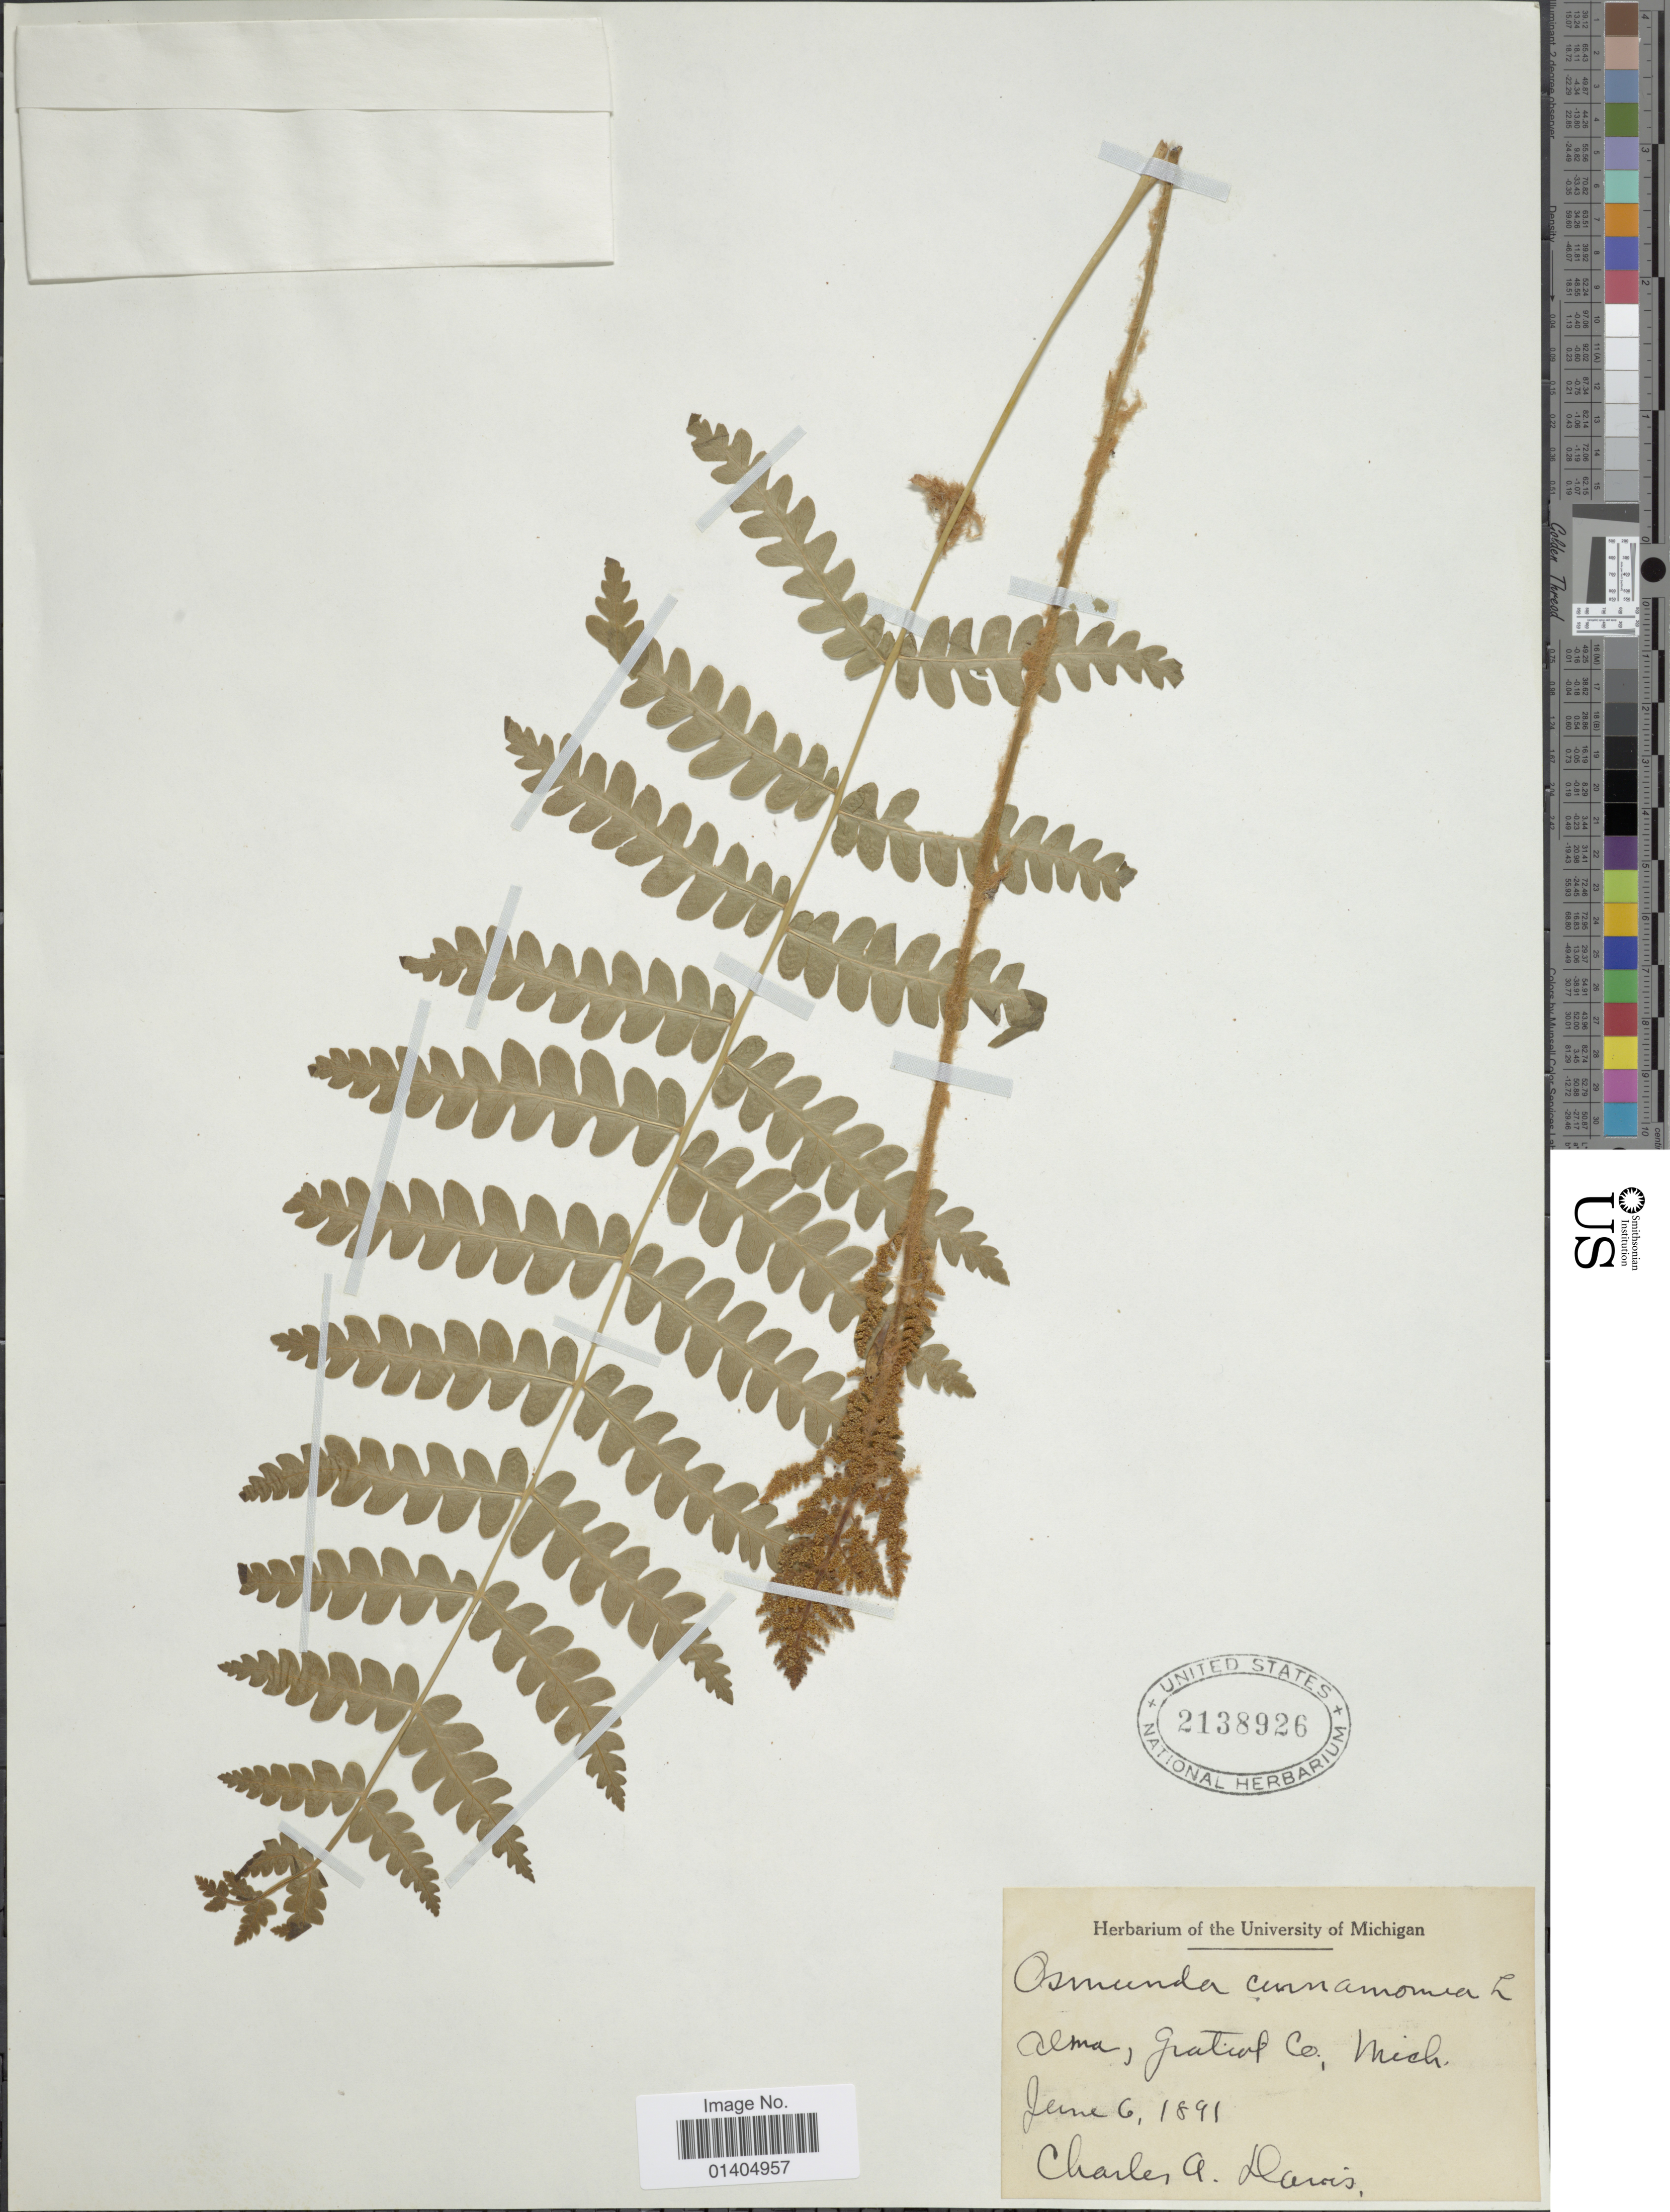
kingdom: Plantae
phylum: Tracheophyta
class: Polypodiopsida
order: Osmundales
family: Osmundaceae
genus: Osmundastrum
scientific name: Osmundastrum cinnamomeum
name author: (L.) C. Presl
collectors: C. Davis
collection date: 1891-06-06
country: United States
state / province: Michigan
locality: Alma, Gratiot Co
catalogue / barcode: US 2138926